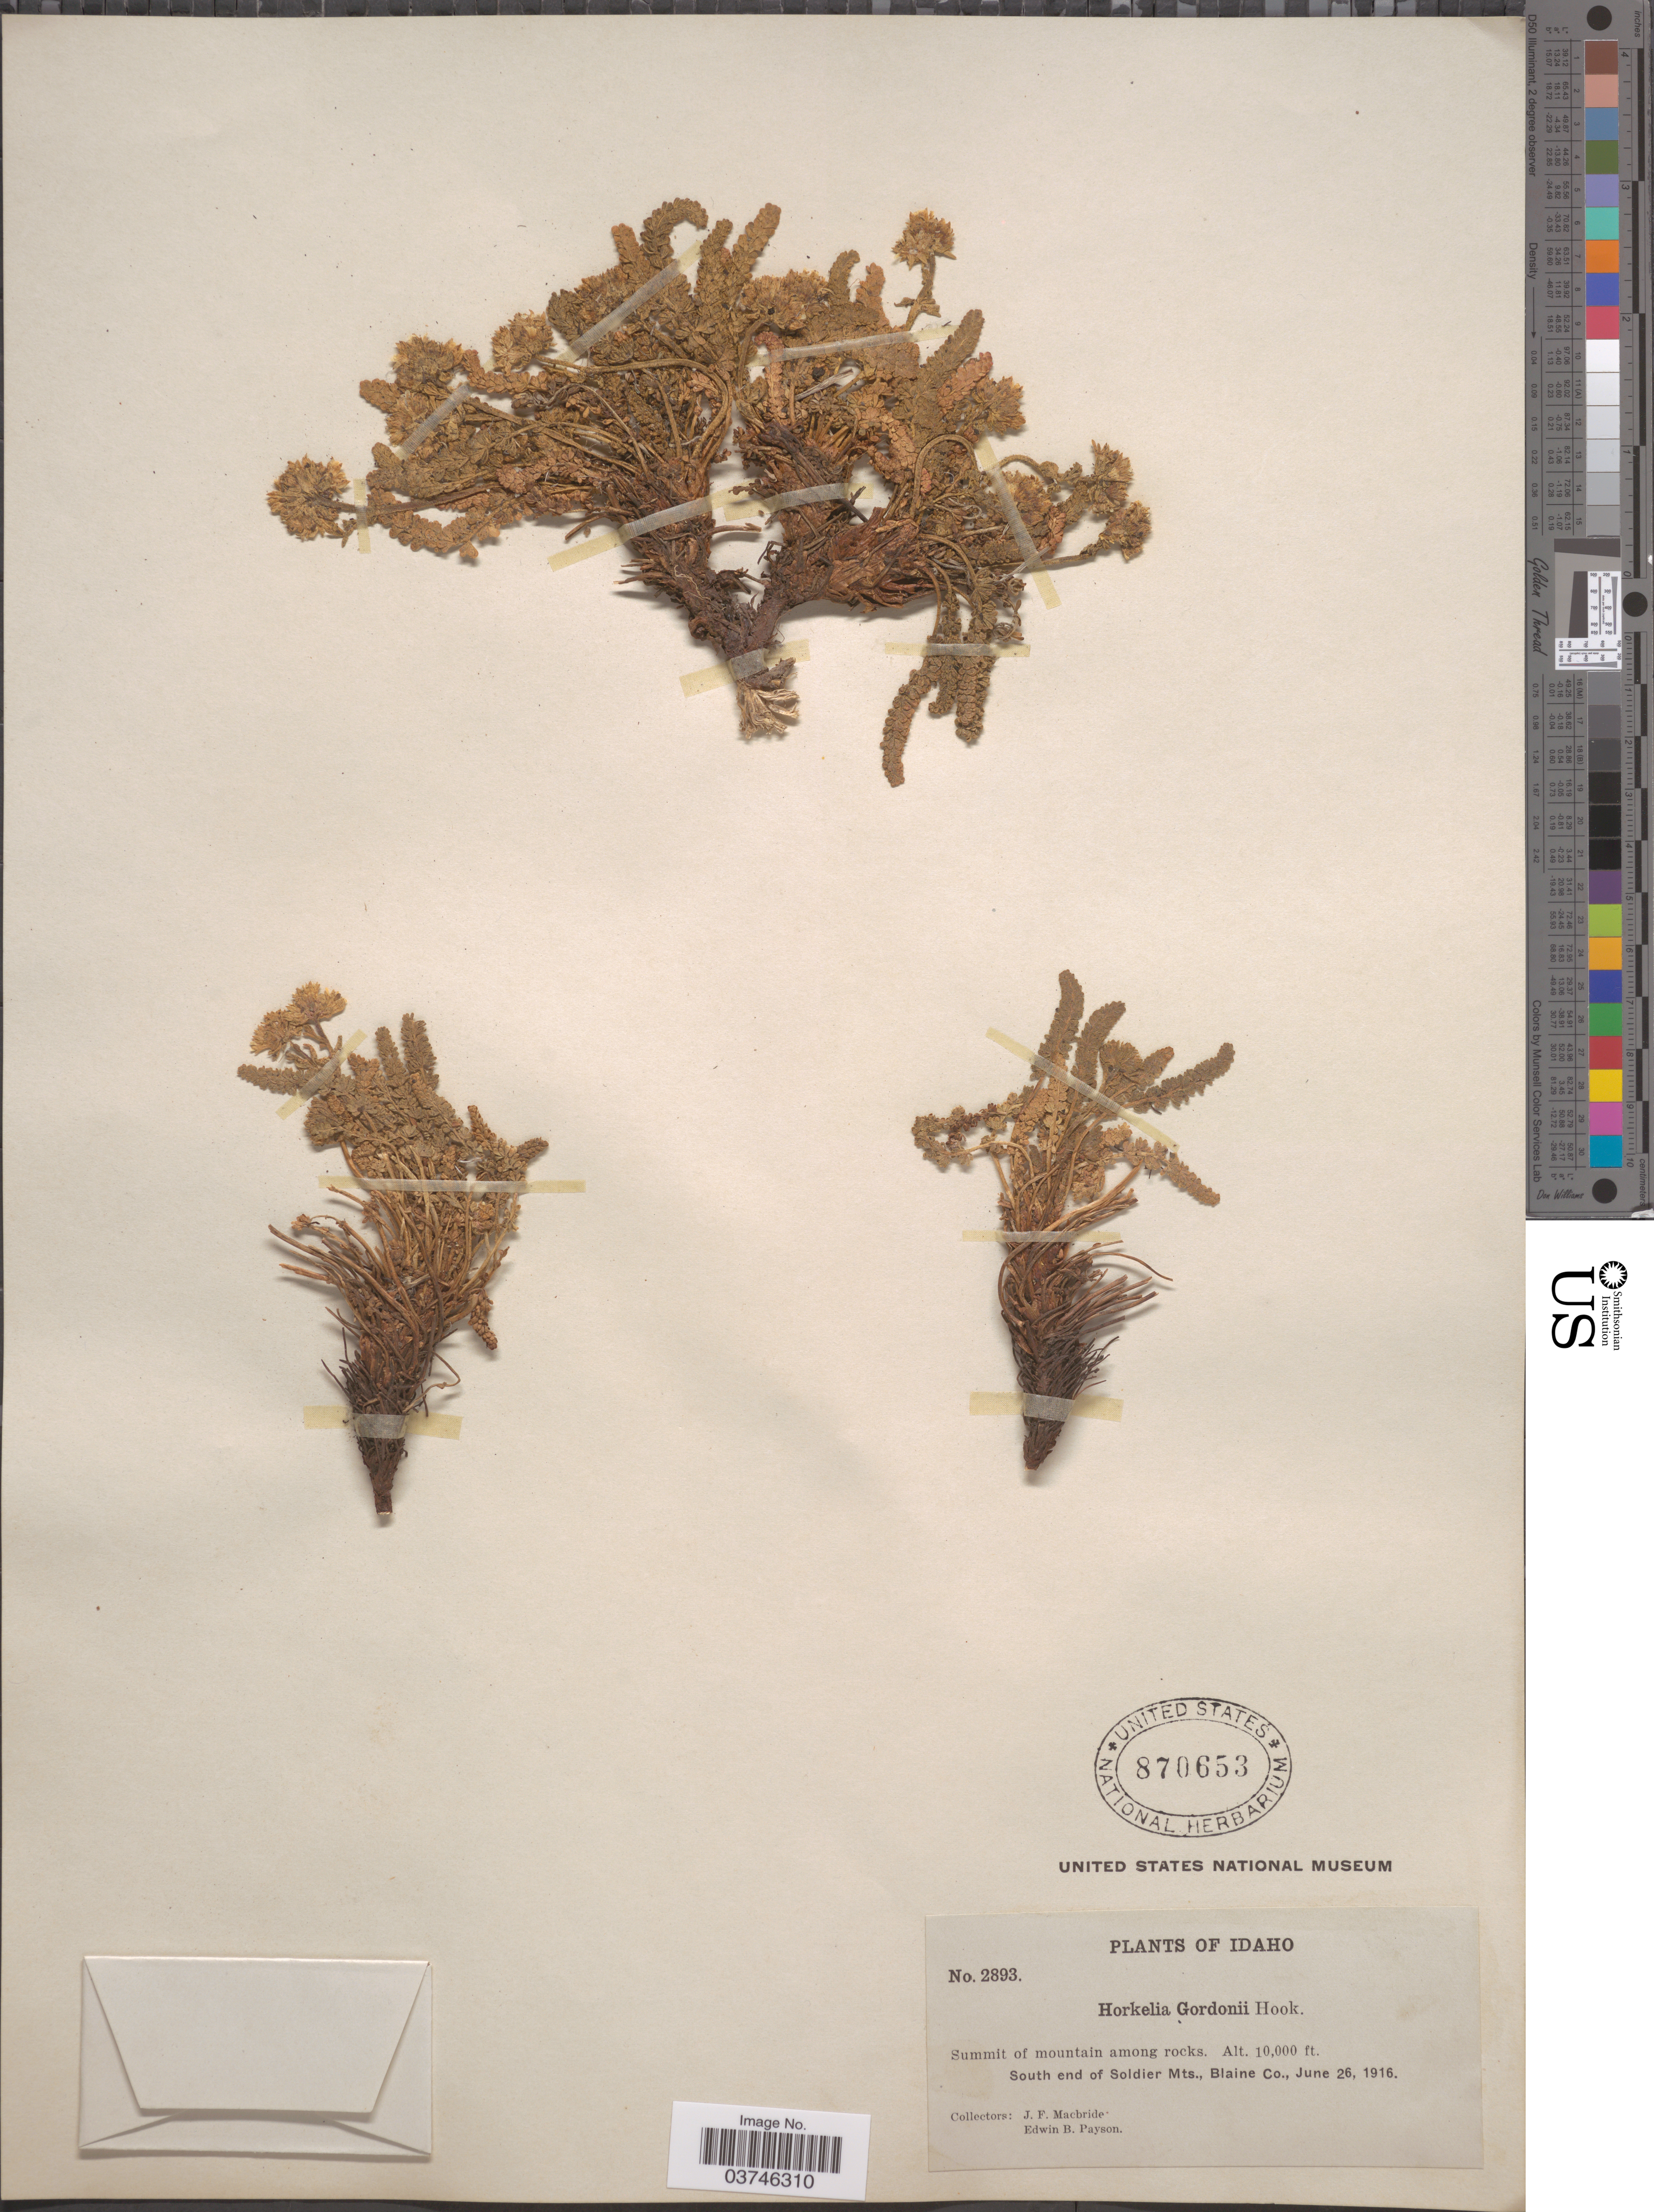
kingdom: Plantae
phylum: Tracheophyta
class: Magnoliopsida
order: Rosales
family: Rosaceae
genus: Potentilla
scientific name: Potentilla gordonii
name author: (Hook.) Greene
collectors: J. F. Macbride & E. B. Payson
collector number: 2893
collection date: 1916-06-26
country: United States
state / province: Idaho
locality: South end of Soldier Mts., Blaine Co.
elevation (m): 3048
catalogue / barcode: US 870653